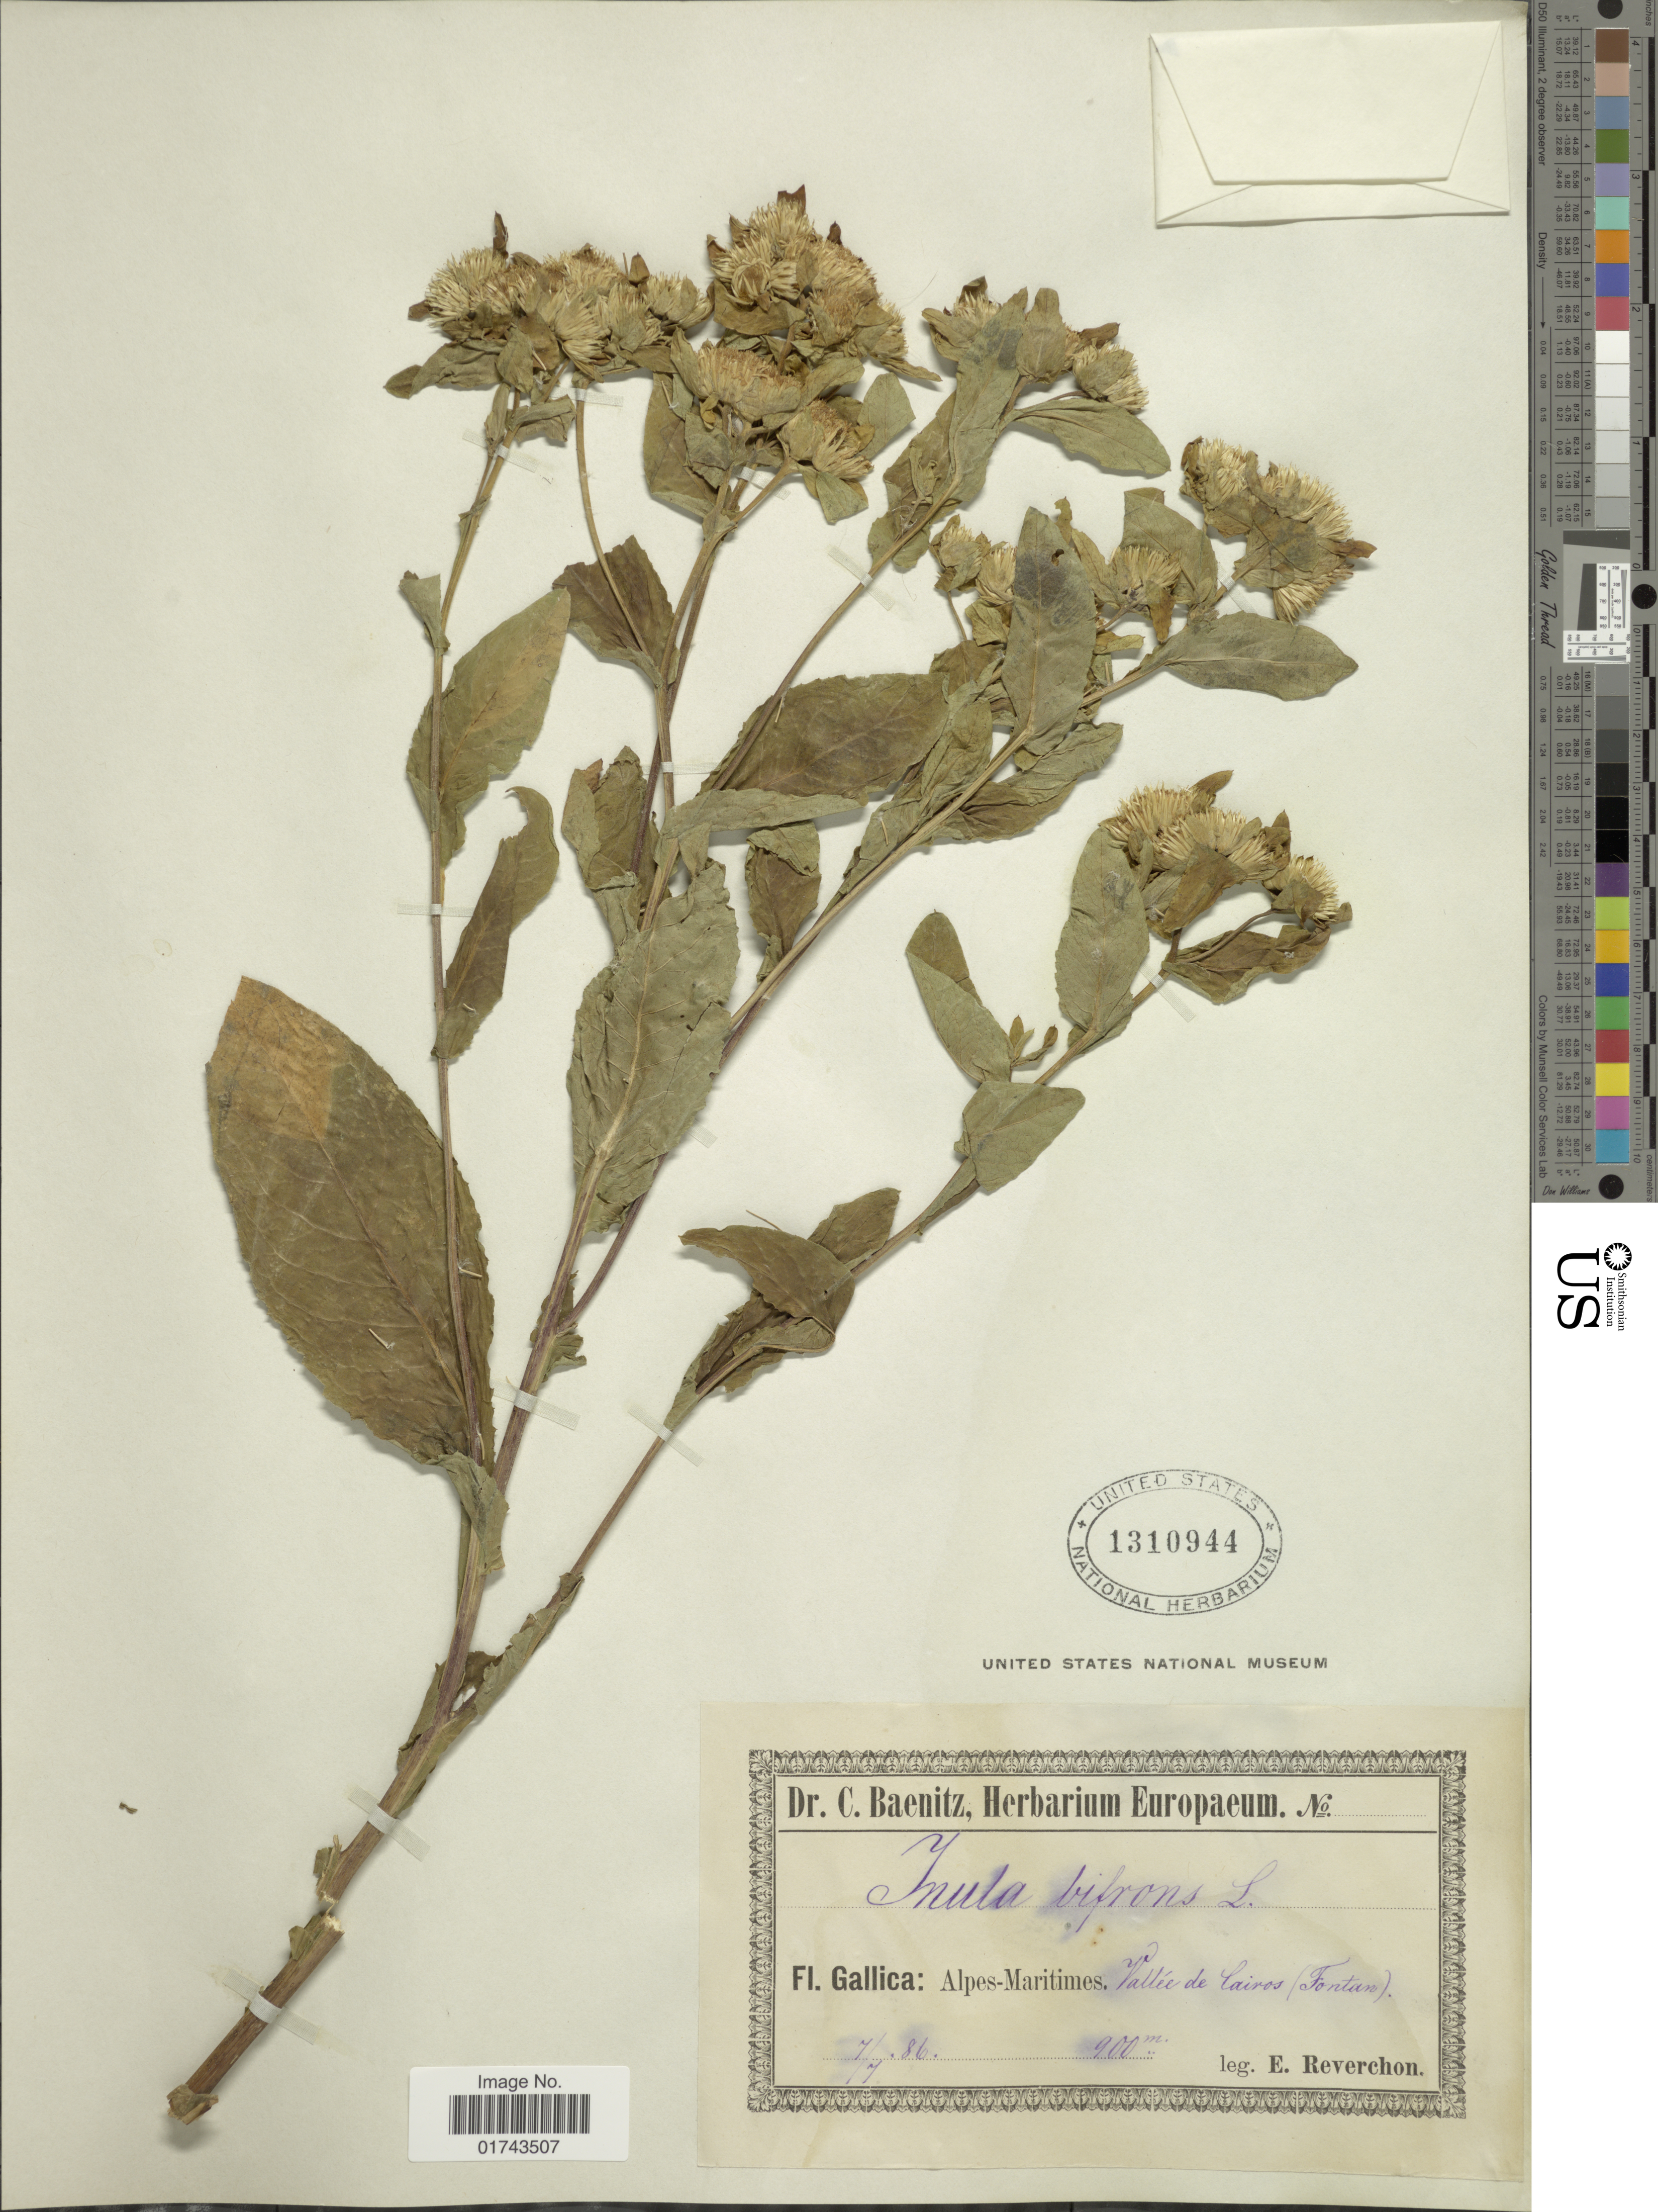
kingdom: Plantae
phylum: Tracheophyta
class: Magnoliopsida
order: Asterales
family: Asteraceae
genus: Inula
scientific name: Inula bifrons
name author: L.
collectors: E. Reverchon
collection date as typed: Transcribed d/m/y: 7/7/86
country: France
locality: Fl. Gallica: Alpes-Maritimes. Vallee de Cairos (Fontan)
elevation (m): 900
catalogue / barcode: US 1310944